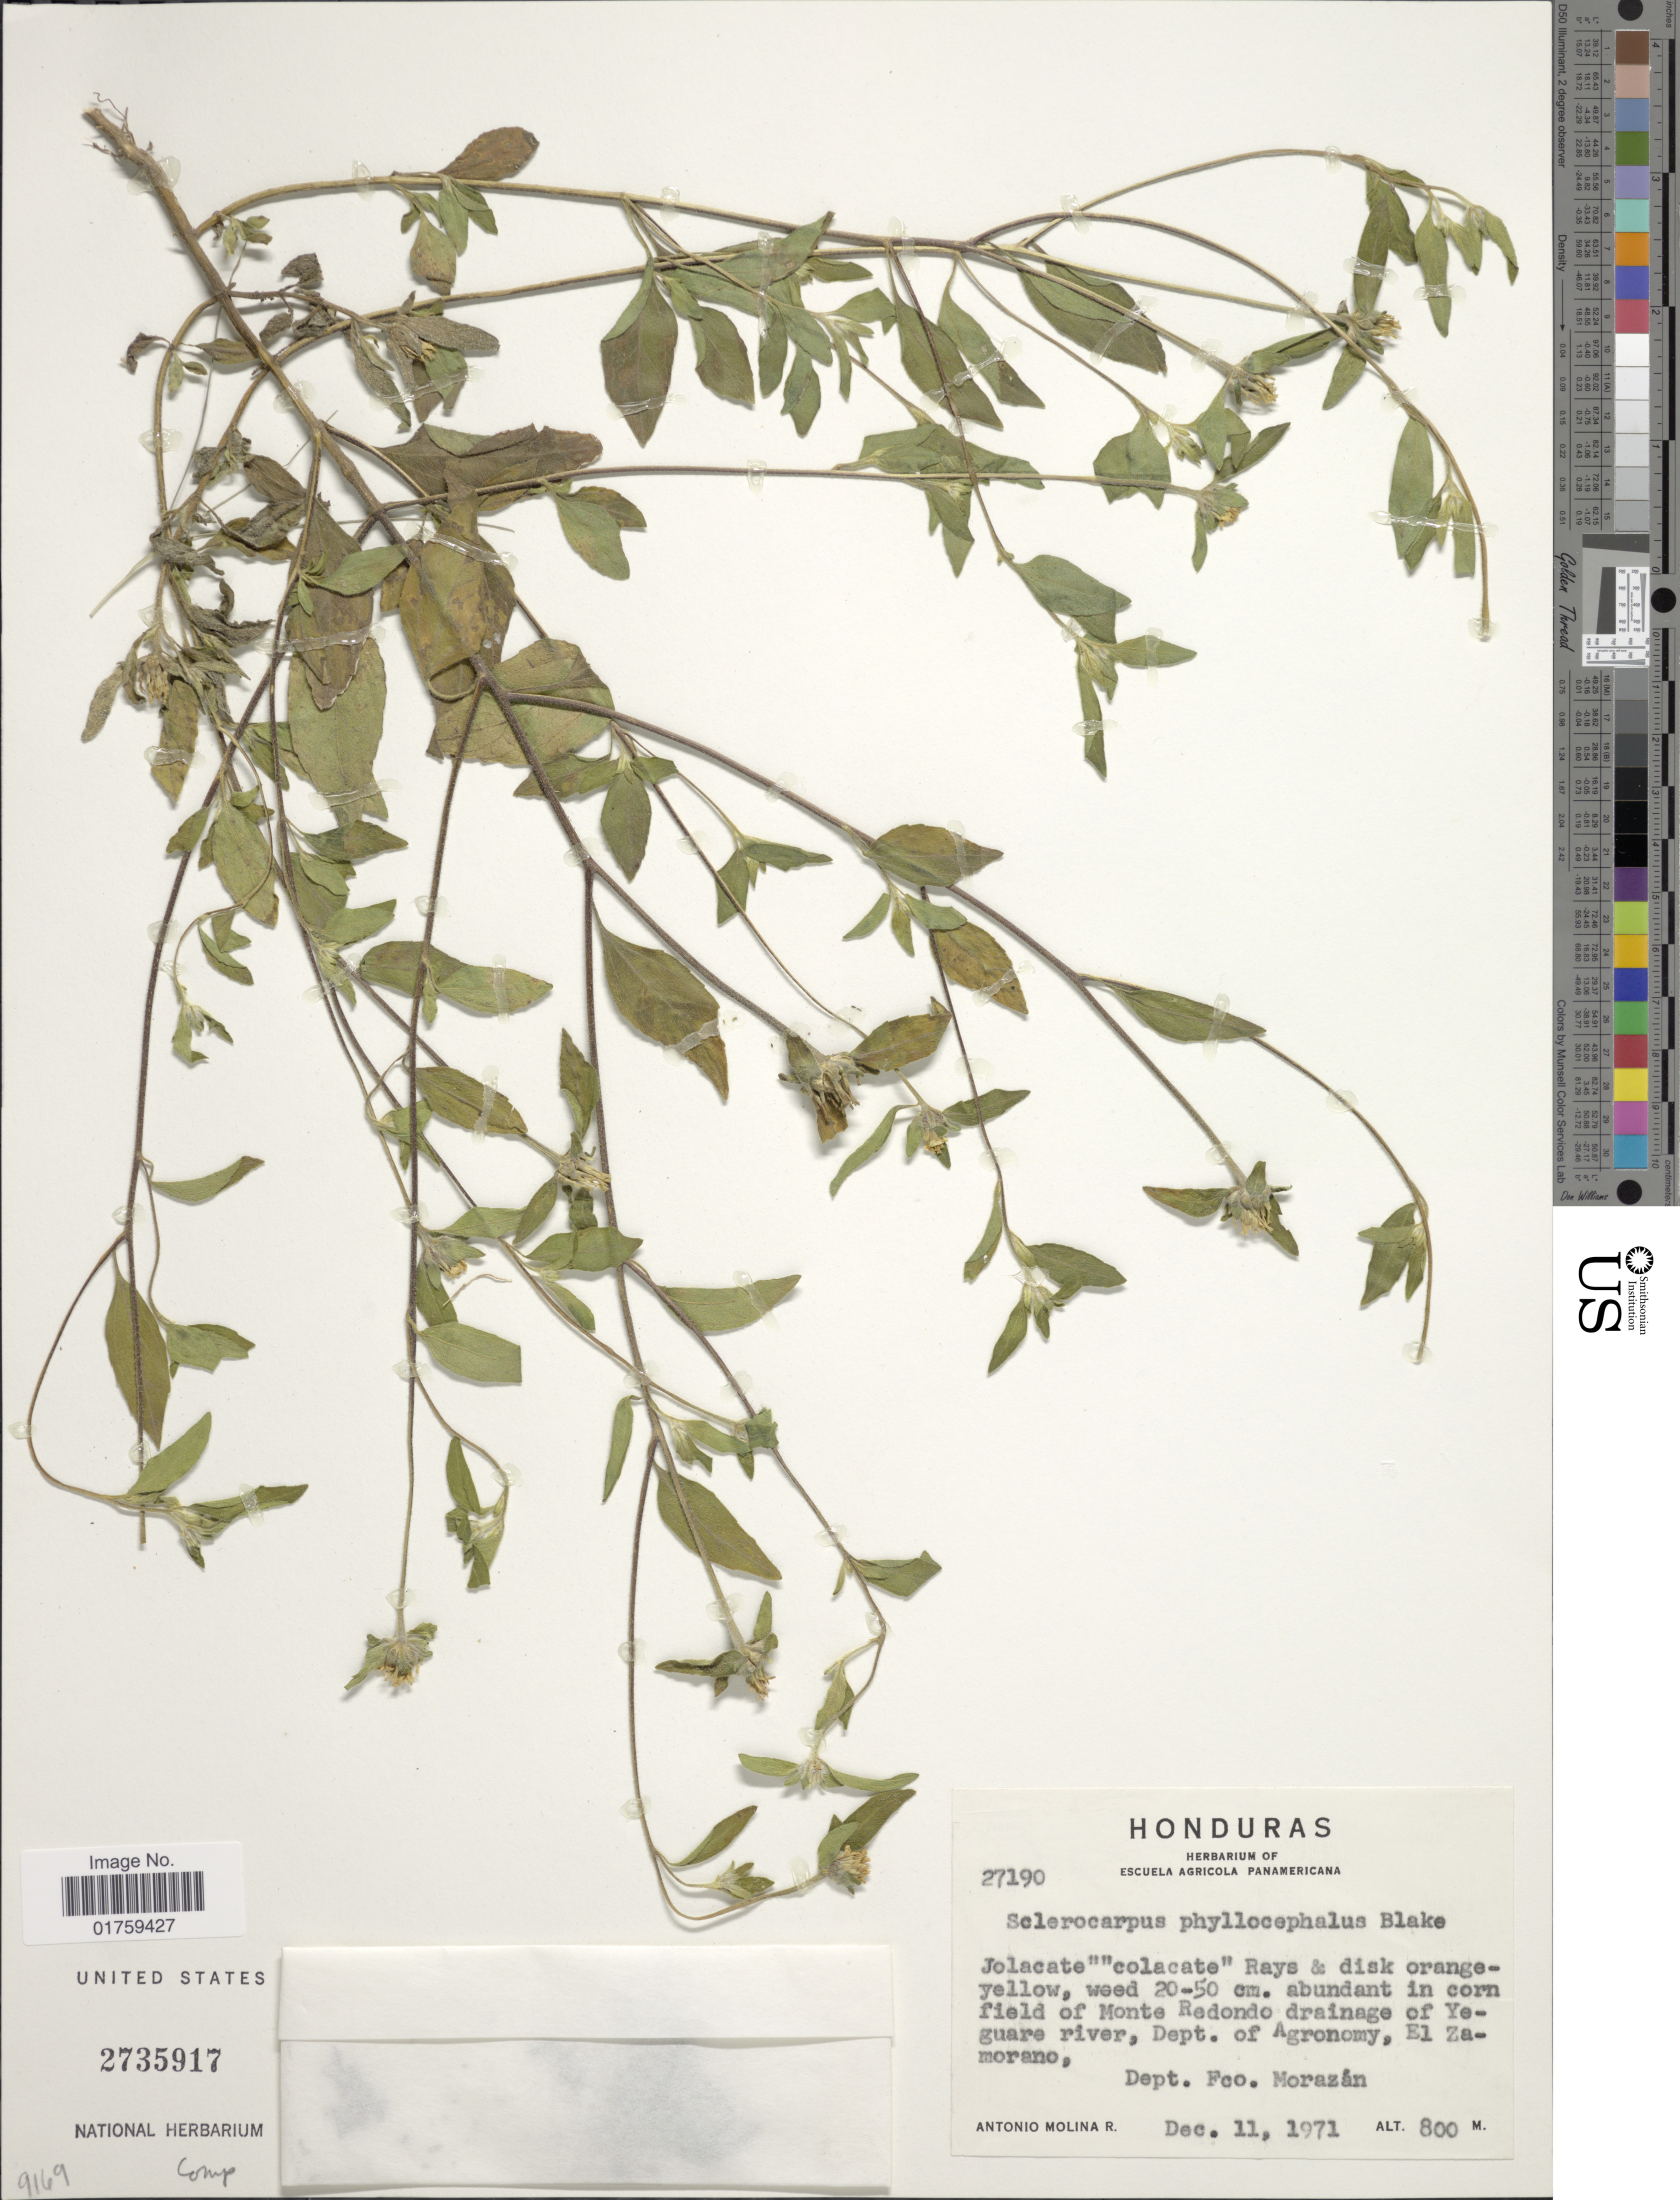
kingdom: Plantae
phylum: Tracheophyta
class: Magnoliopsida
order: Asterales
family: Asteraceae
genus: Sclerocarpus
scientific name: Sclerocarpus phyllocephalus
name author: S.F. Blake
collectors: A. Molina R.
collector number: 27190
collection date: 1971-12-11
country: Honduras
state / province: Fco. Morazán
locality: In cornfield of Monte Redondo drainage of Yeguare river, Dept. of Agronomy, El Zaguare river, Dept. of Agronomy, El Zamorano, Dept, Fco. Morazán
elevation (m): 800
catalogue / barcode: US 2735917